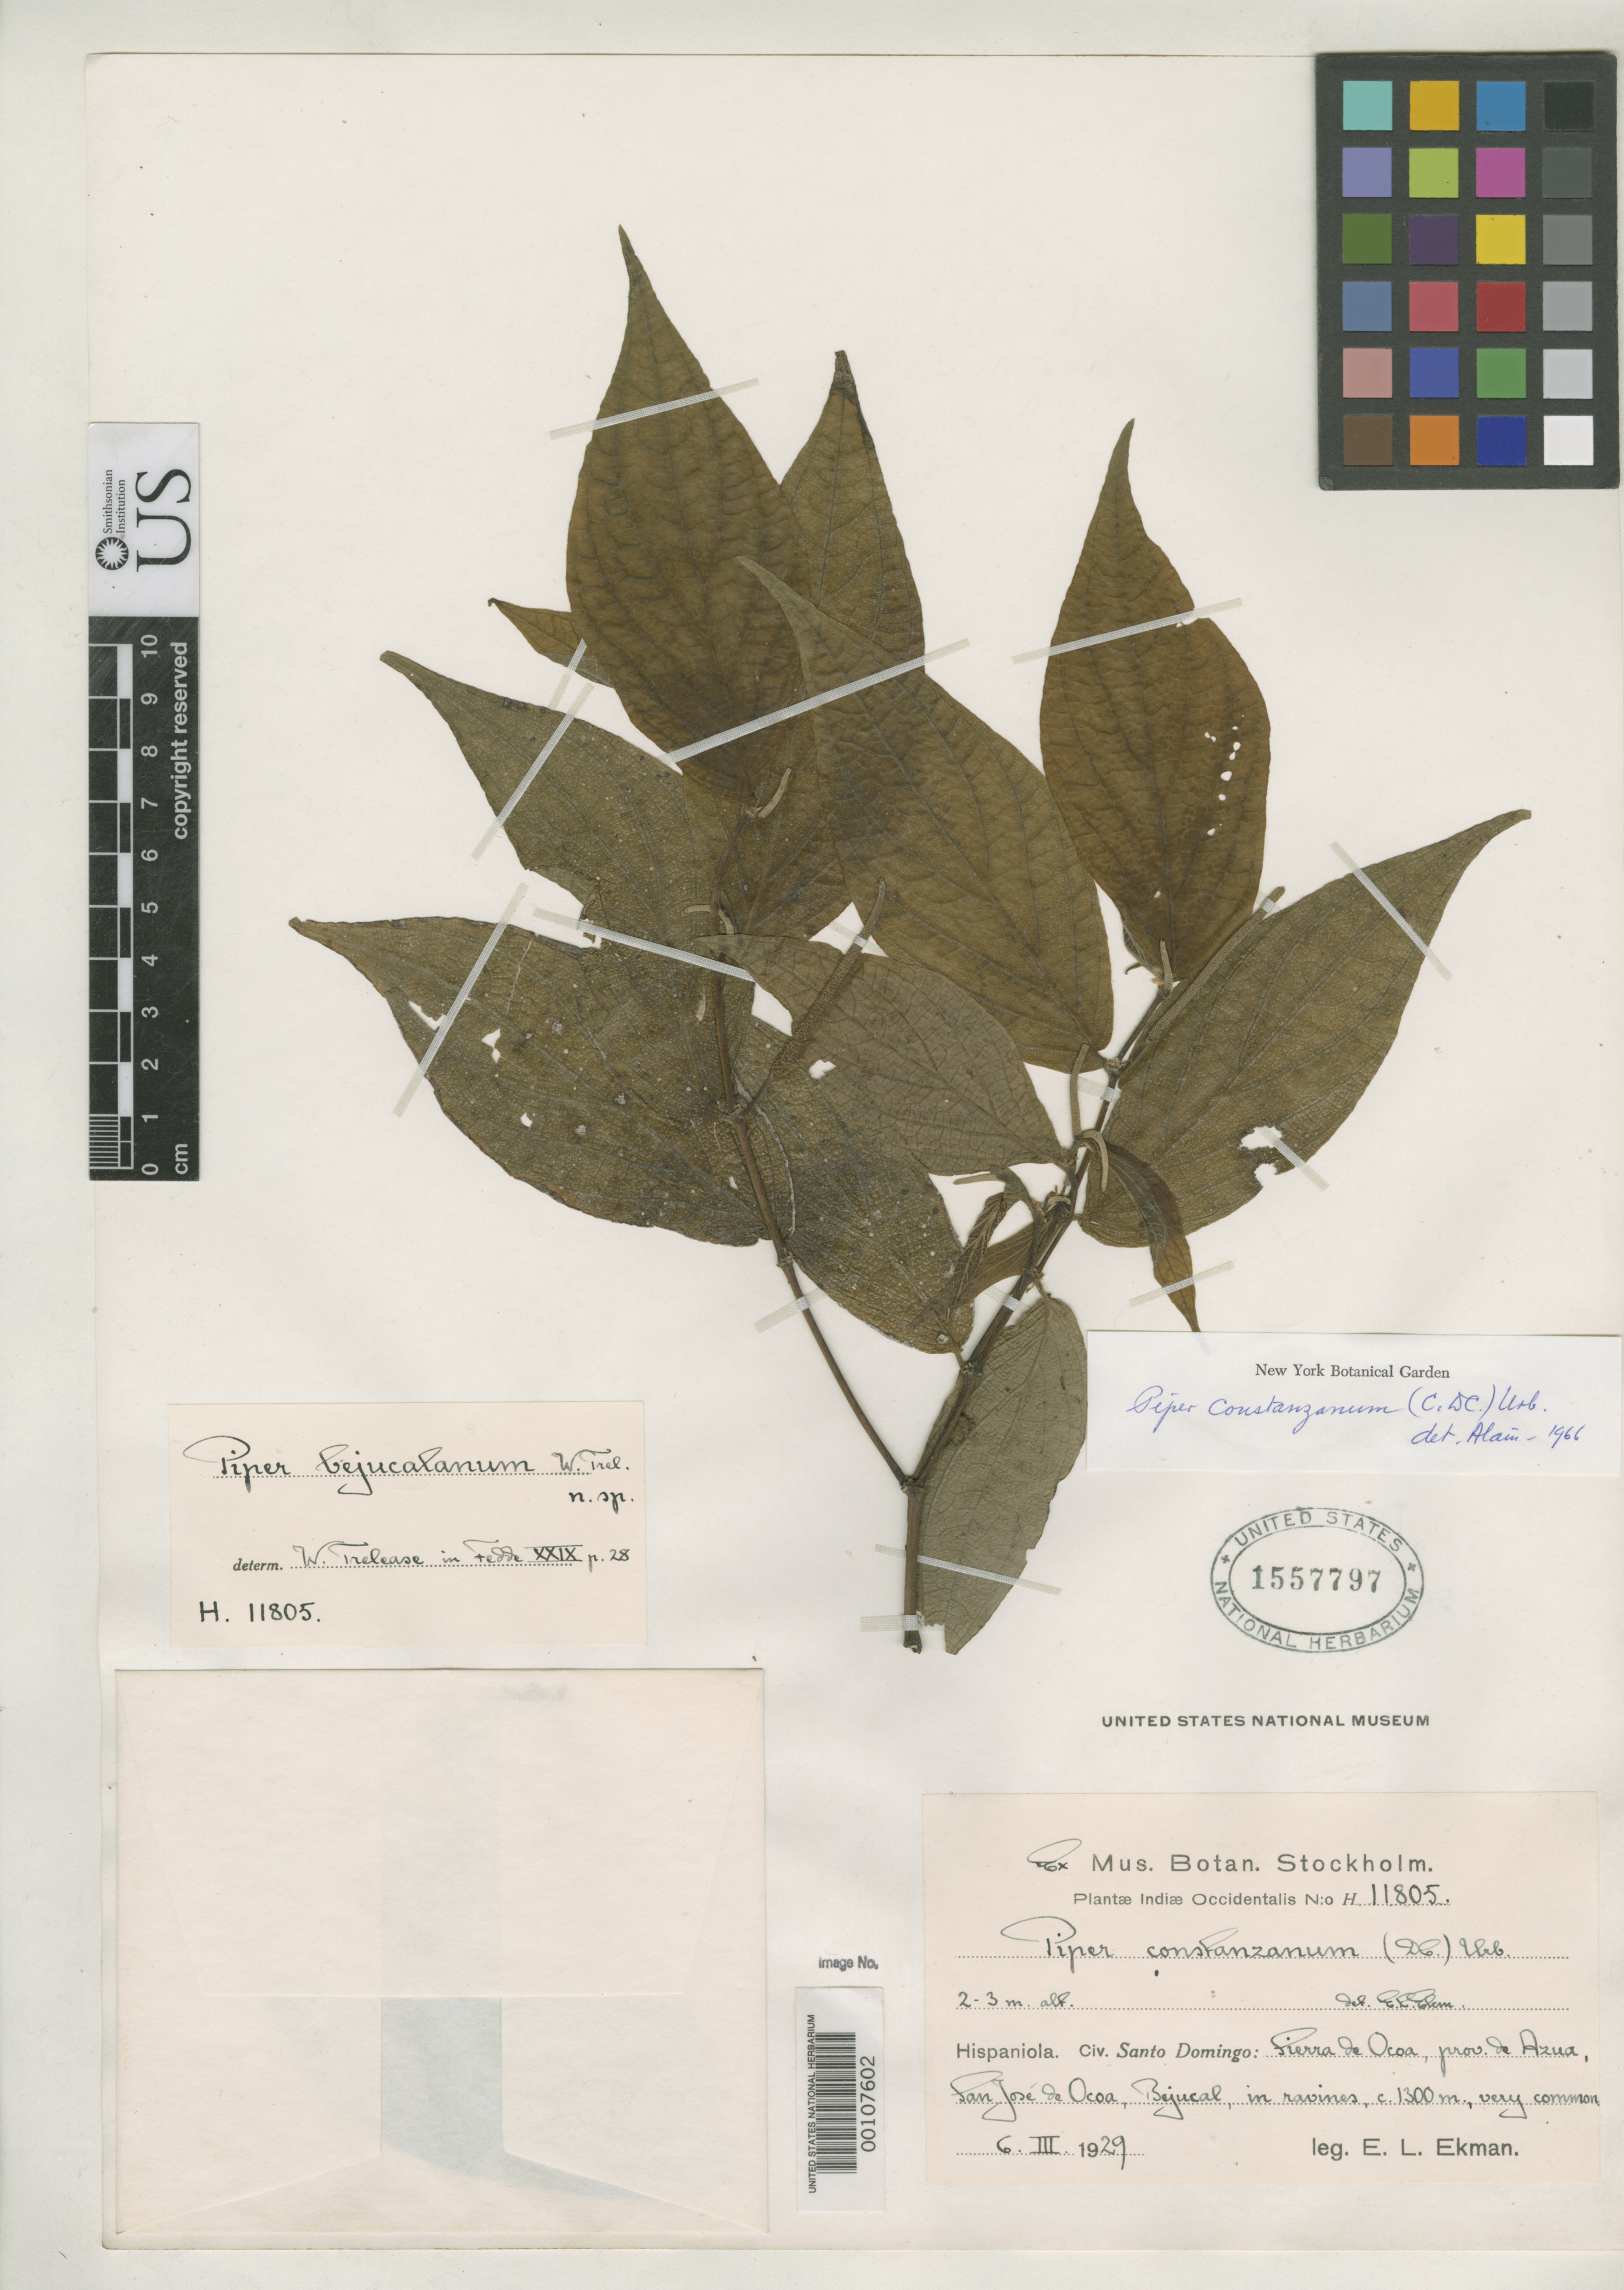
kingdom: Plantae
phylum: Tracheophyta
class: Magnoliopsida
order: Piperales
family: Piperaceae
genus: Piper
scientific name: Piper bejucalanum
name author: Trel.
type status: Isotype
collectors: E. L. Ekman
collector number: H 11805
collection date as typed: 06 Mar 1929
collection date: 1929-03-06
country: Dominican Republic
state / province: Azua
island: Hispaniola Island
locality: San Jose de Ocoa, Bejucal.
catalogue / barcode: US 1557797